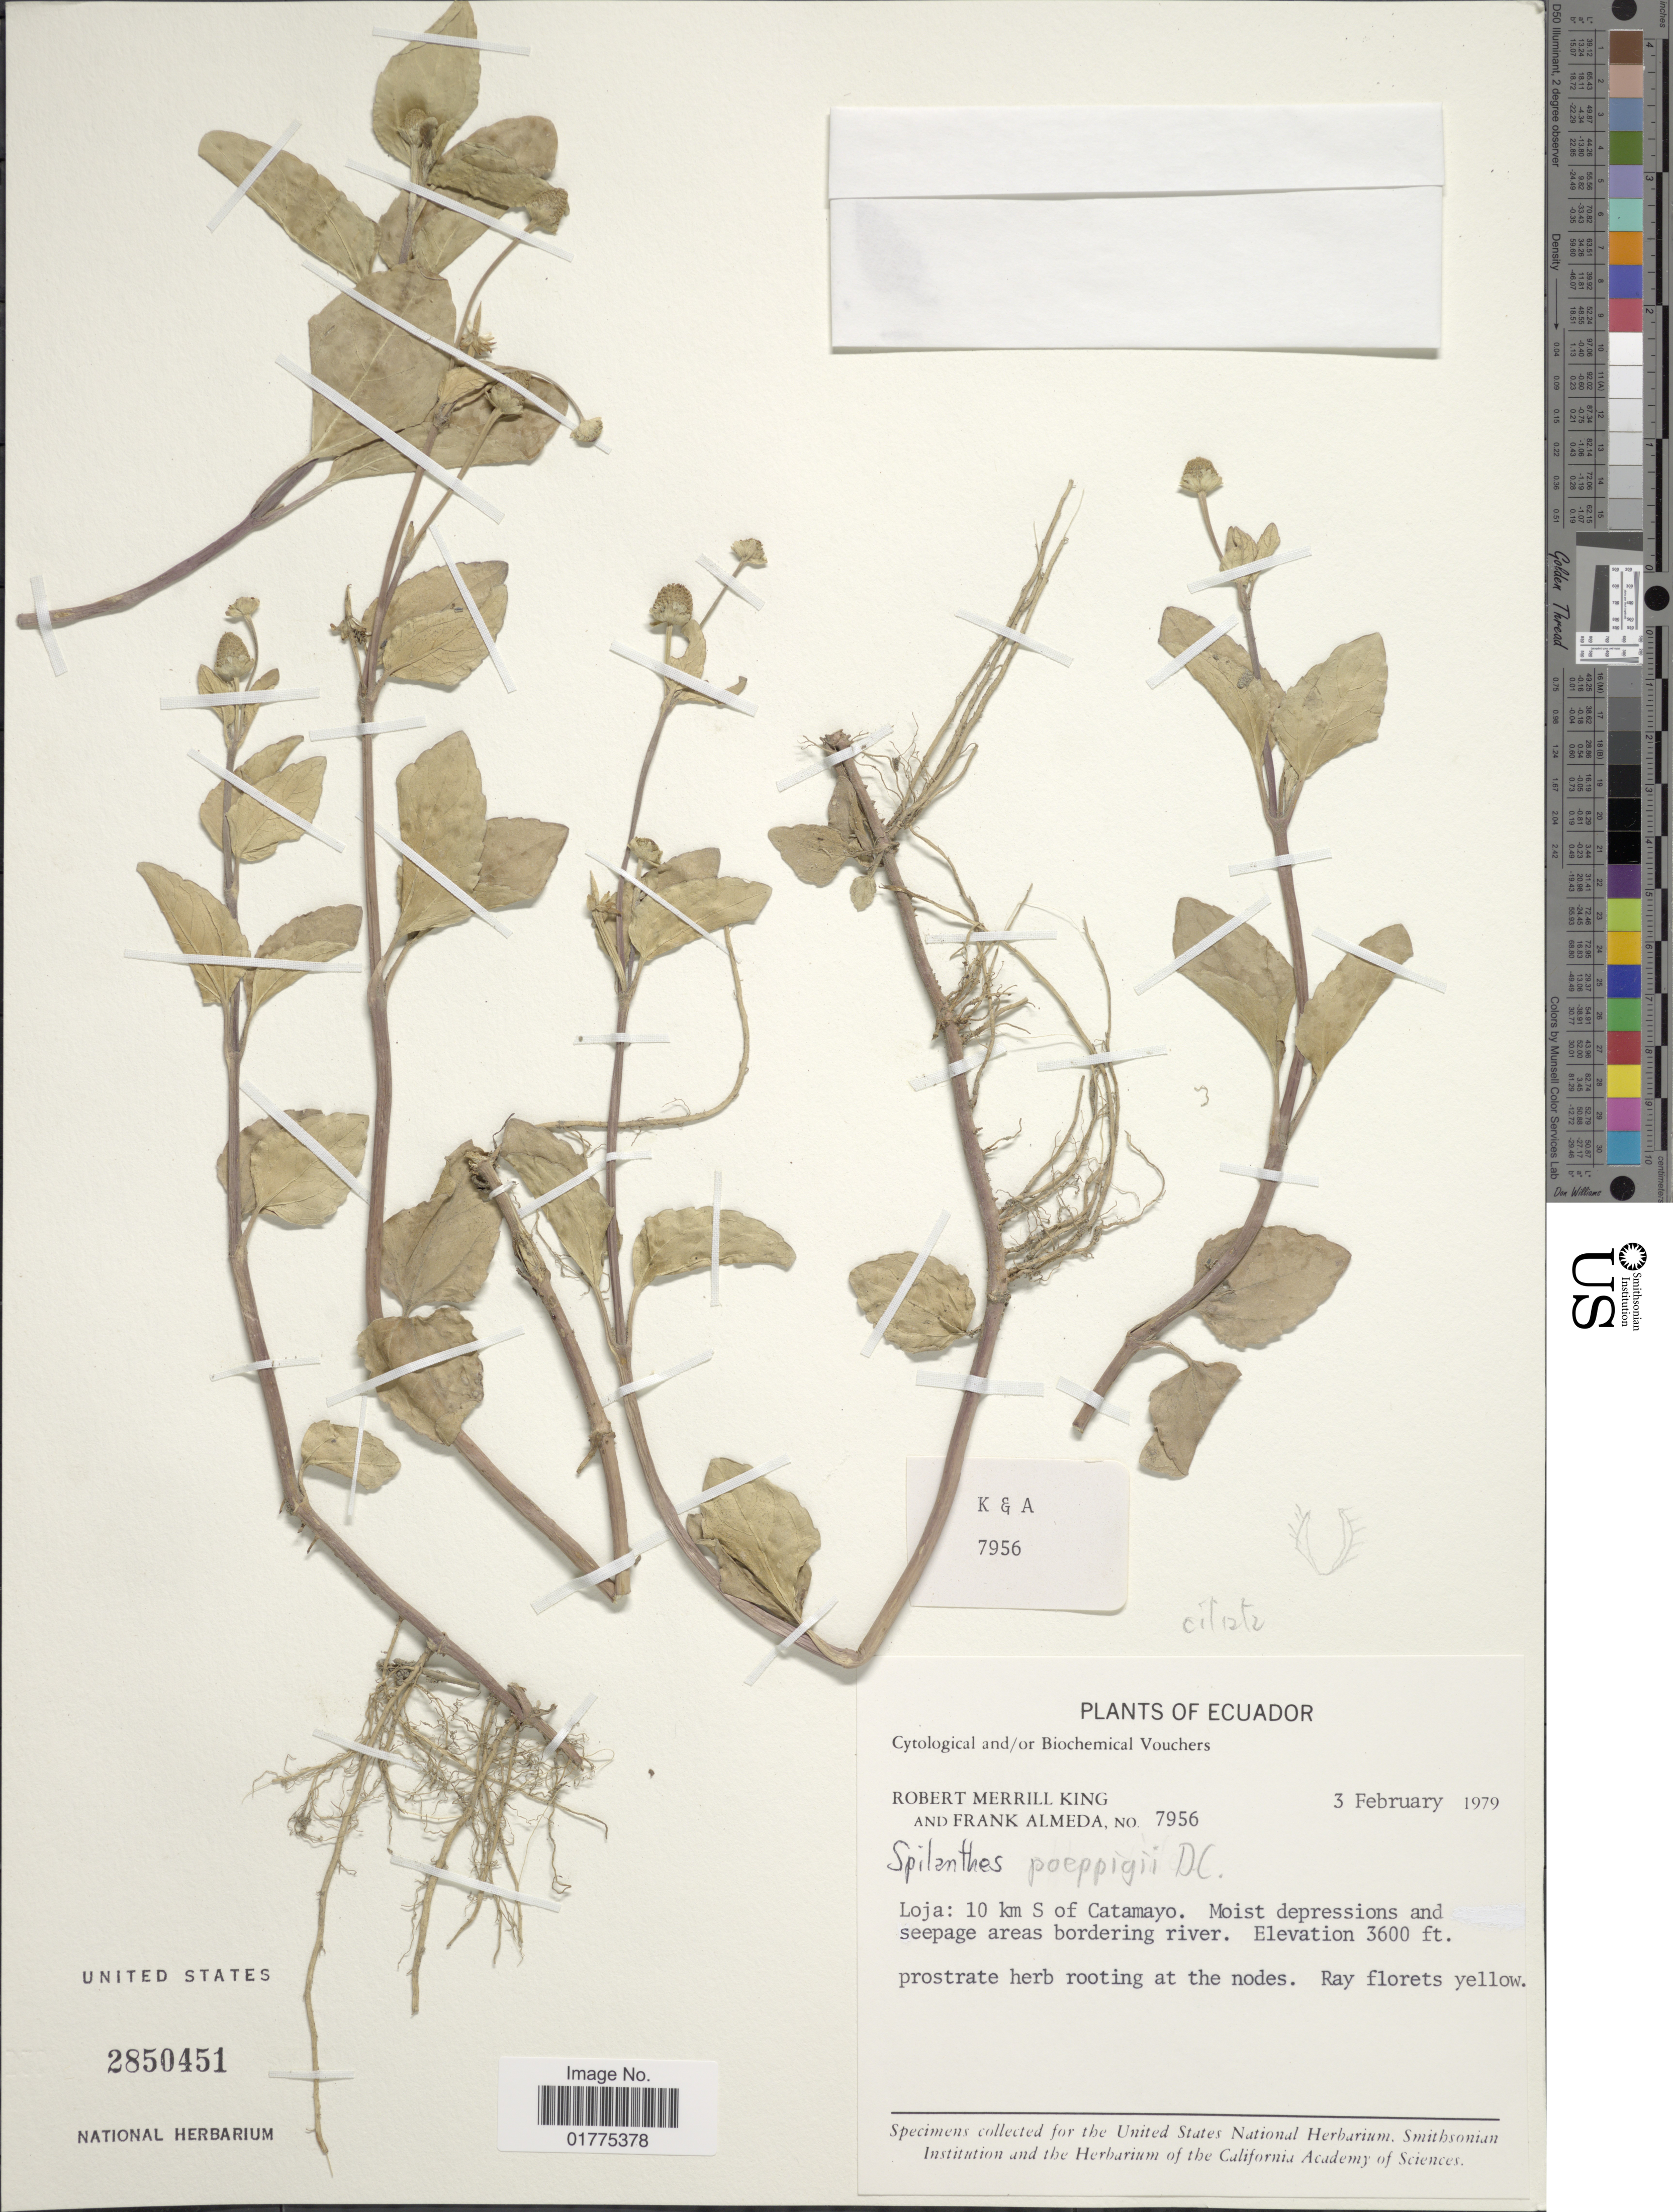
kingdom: Plantae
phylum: Tracheophyta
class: Magnoliopsida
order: Asterales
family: Asteraceae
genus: Acmella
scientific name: Acmella ciliata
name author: (Kunth) Cass.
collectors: R. M. King & F. Almeda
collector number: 7956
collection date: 1979-02-03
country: Ecuador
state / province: Loja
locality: Loja: 10 km S of Catamayo, Moist depressions and seepage areas bordering river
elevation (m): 1097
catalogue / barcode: US 2850451